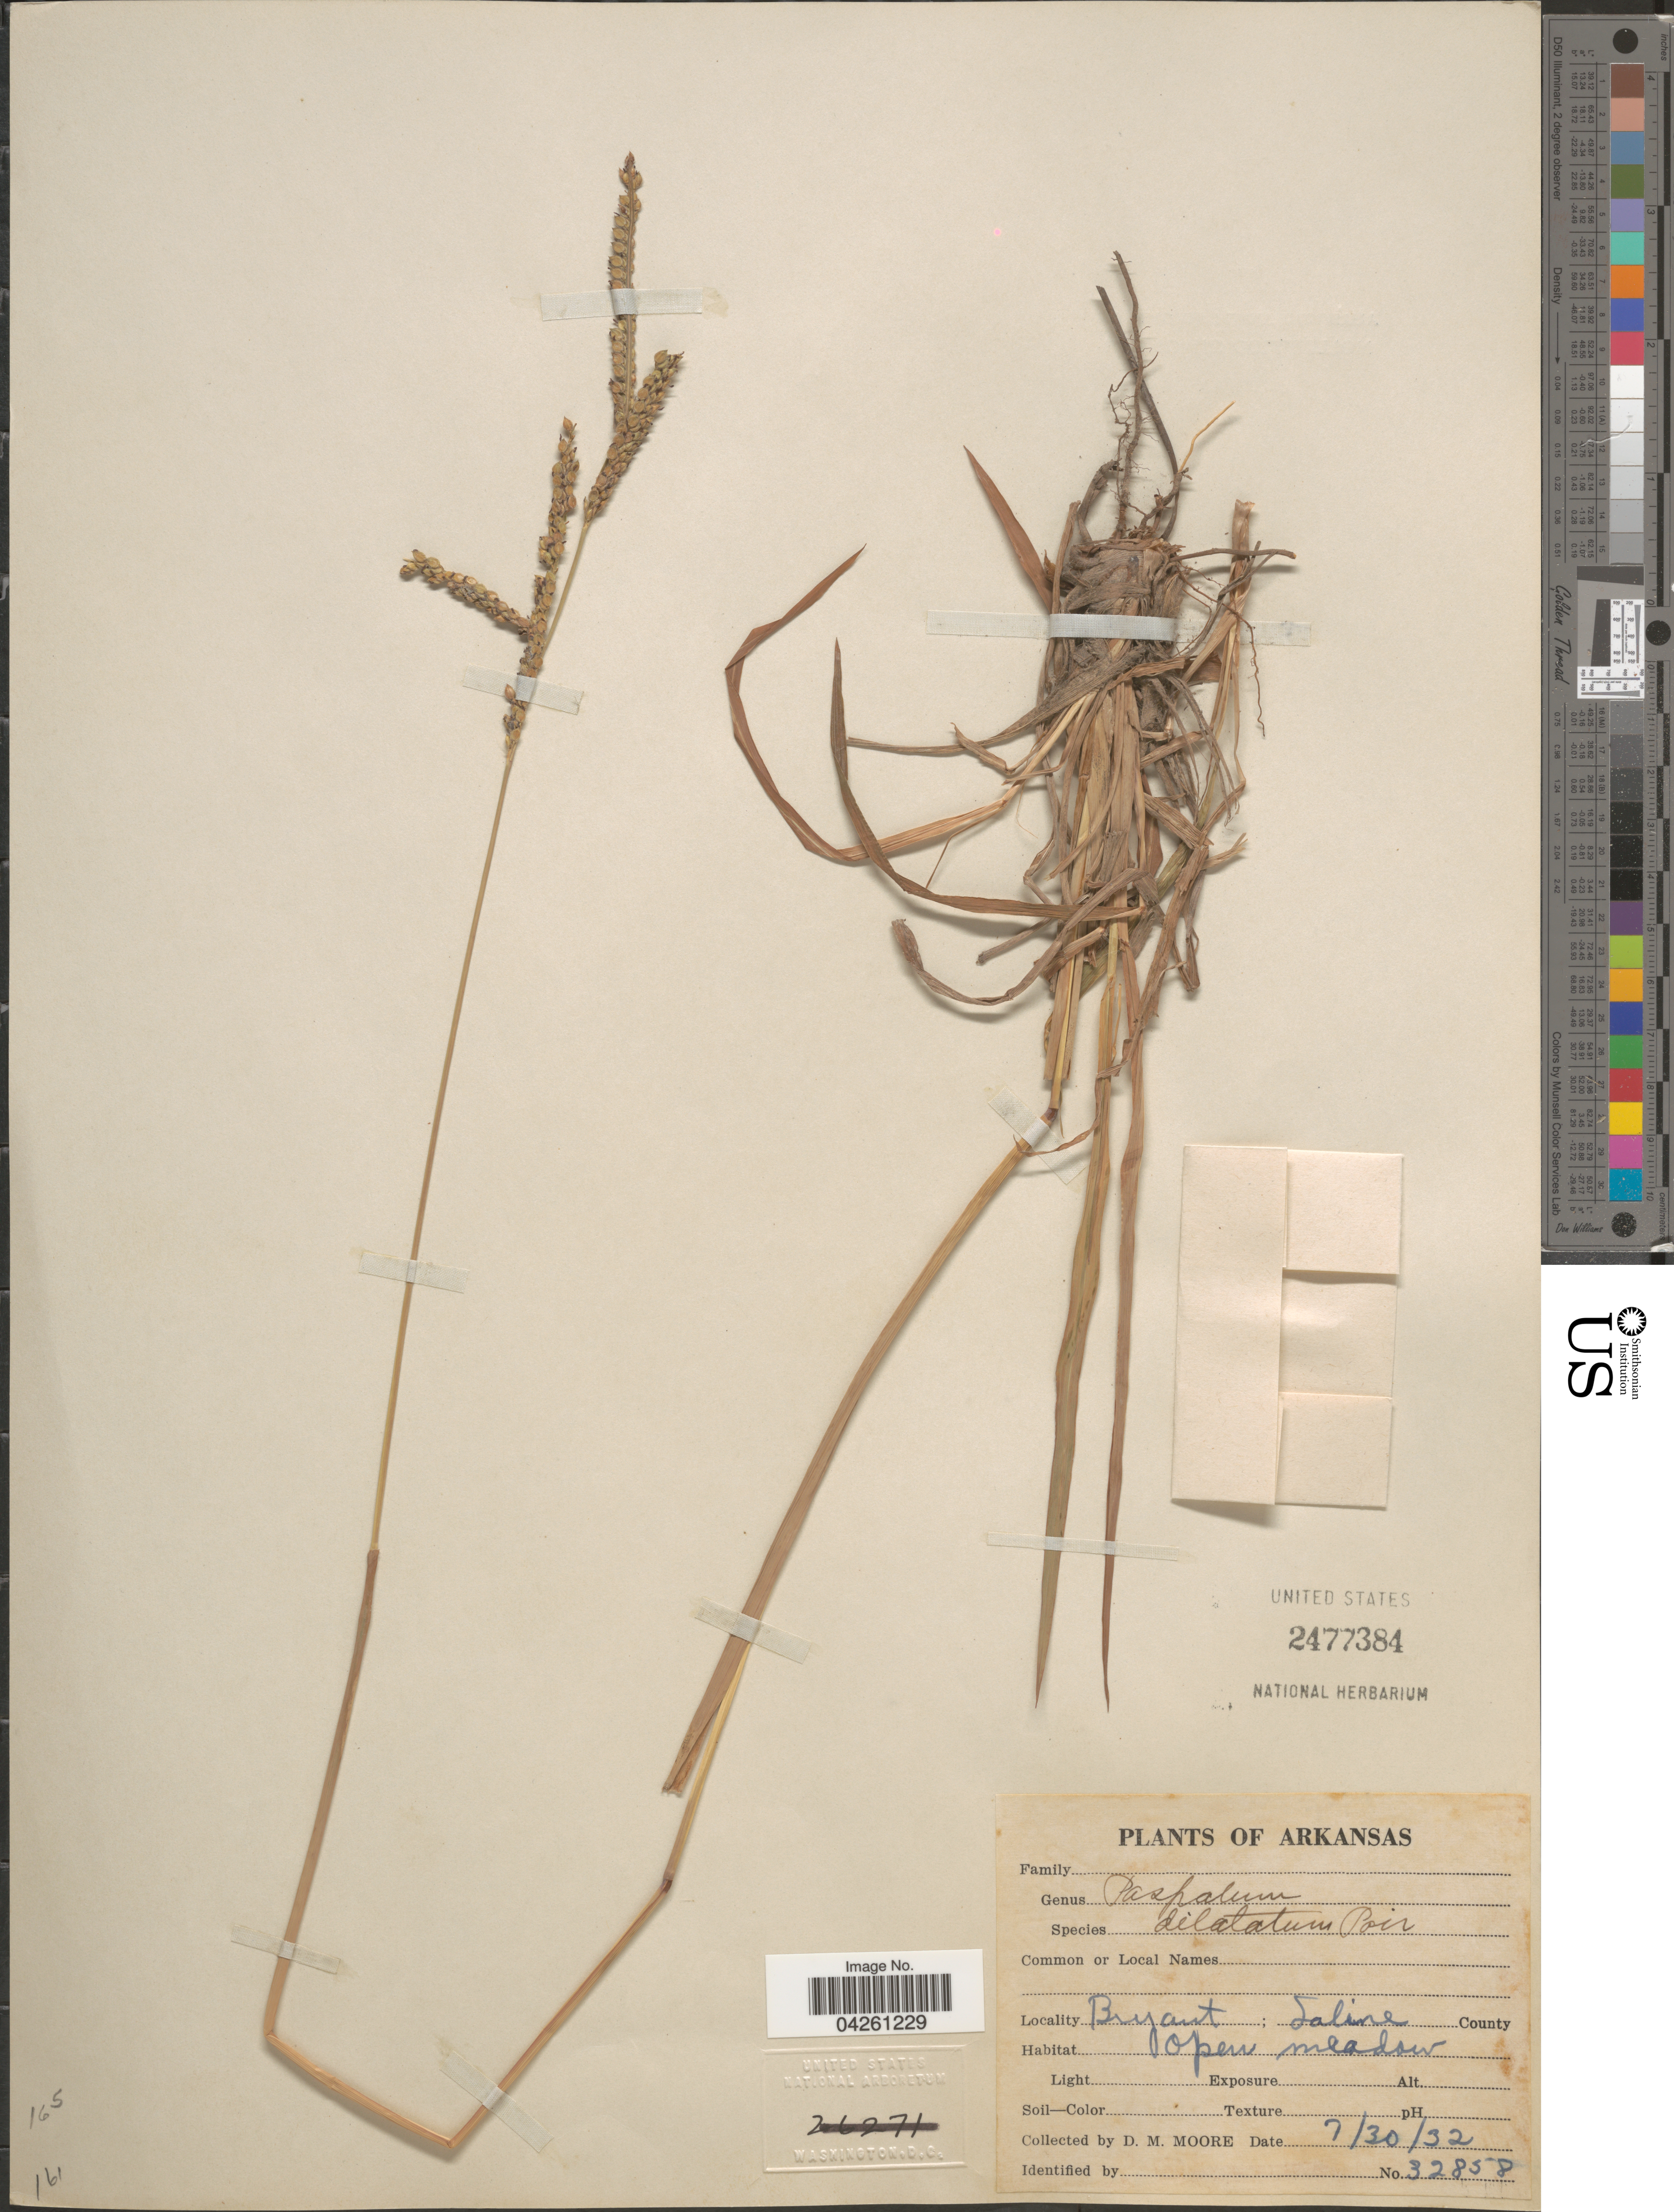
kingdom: Plantae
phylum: Tracheophyta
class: Liliopsida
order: Poales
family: Poaceae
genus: Paspalum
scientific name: Paspalum dilatatum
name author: Poir.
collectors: D. Moore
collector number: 32858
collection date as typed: Transcribed d/m/y: 30/7/32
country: United States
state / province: Arkansas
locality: Bryant; Saline County. Open meadow.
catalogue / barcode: US 2477384